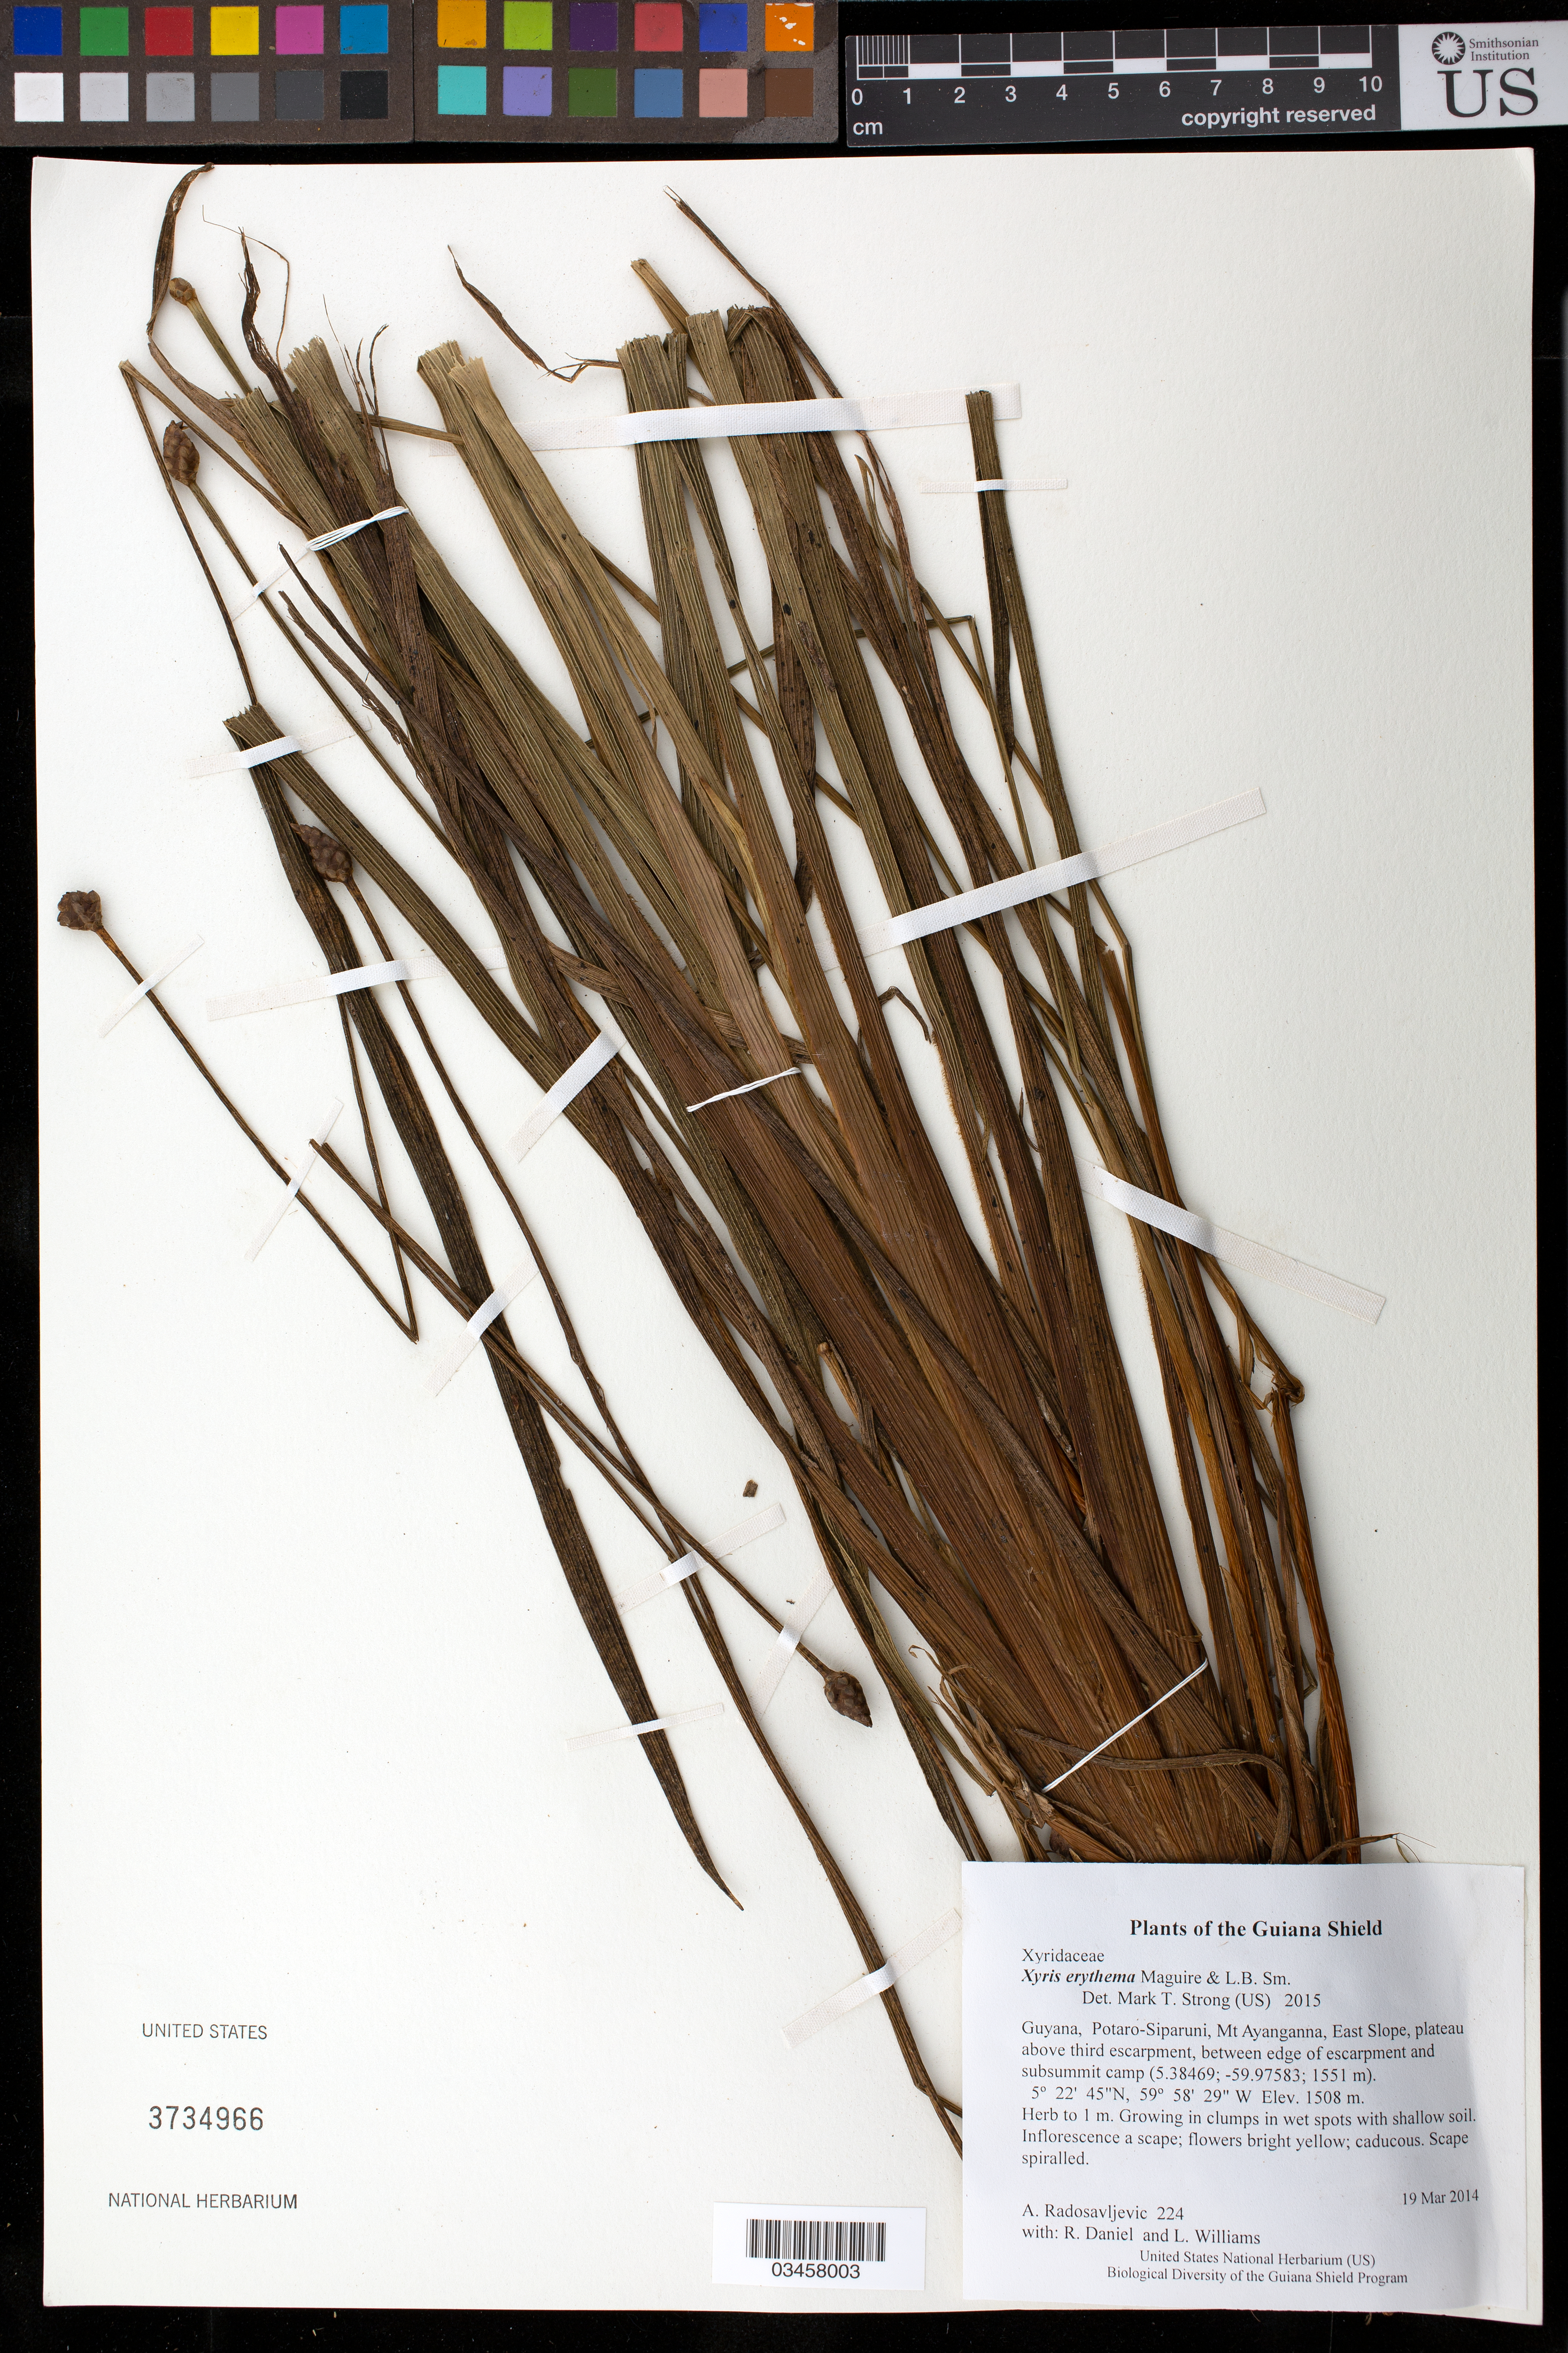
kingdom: Plantae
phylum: Tracheophyta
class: Liliopsida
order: Poales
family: Xyridaceae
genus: Xyris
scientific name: Xyris erythema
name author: Maguire & L.B. Sm.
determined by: Strong, M. T., (US), Smithsonian Institution - National Museum of Natural History (UNITED STATES)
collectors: A. Radosavljevic, R. Daniel & L. Williams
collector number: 224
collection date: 2014-03-19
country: Guyana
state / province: Potaro-Siparuni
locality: Mt Ayanganna, East Slope, plateau above third escarpment, between edge of escarpment and subsummit camp (5.38469; -59.97583; 1551 m).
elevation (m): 1508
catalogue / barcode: US 3734966